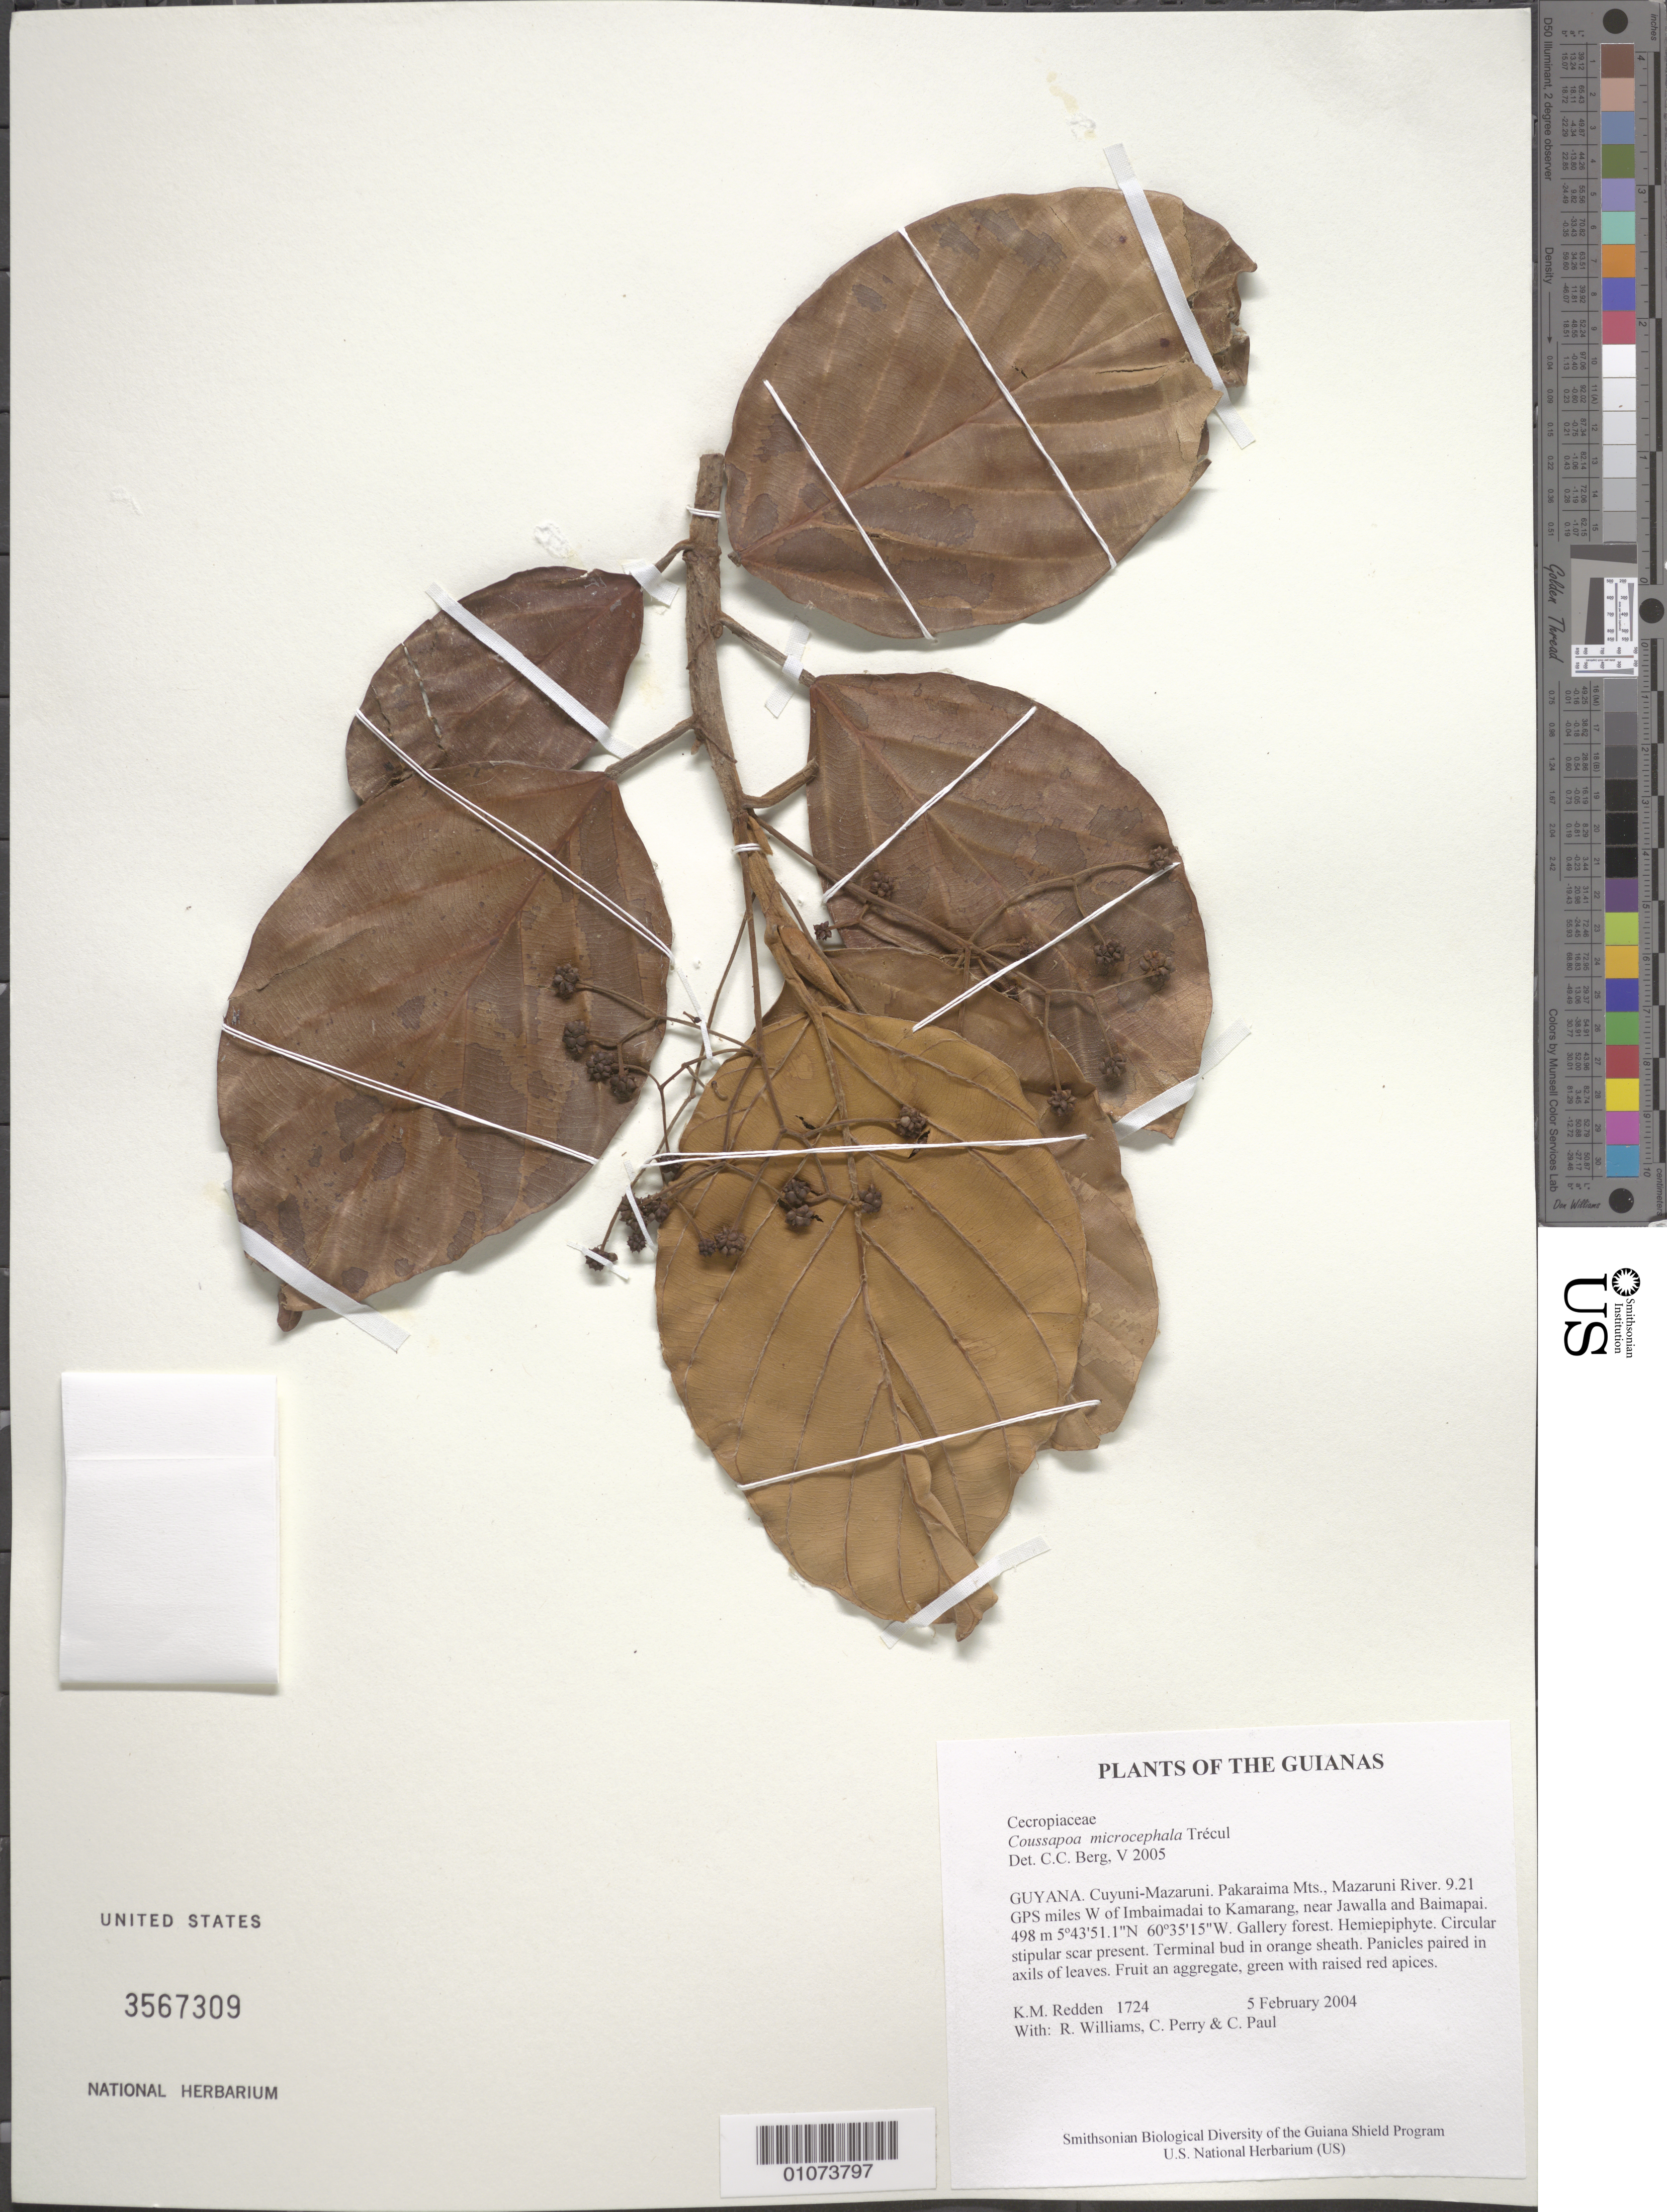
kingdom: Plantae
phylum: Tracheophyta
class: Magnoliopsida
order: Rosales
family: Urticaceae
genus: Coussapoa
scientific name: Coussapoa microcephala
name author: Trécul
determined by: Berg, C. C.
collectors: K. M. Redden, R. Williams, C. Perry & C. Paul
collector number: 1724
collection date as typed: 5 February 2004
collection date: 2004-02-05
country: Guyana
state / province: Cuyuni-Mazaruni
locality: Pakaraima Mts., Mazaruni River. 9.21 GPS miles W of Imbaimadai to Kamarang, near Jawalla and Baimapai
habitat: Gallery forest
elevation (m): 498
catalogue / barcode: US 3567309